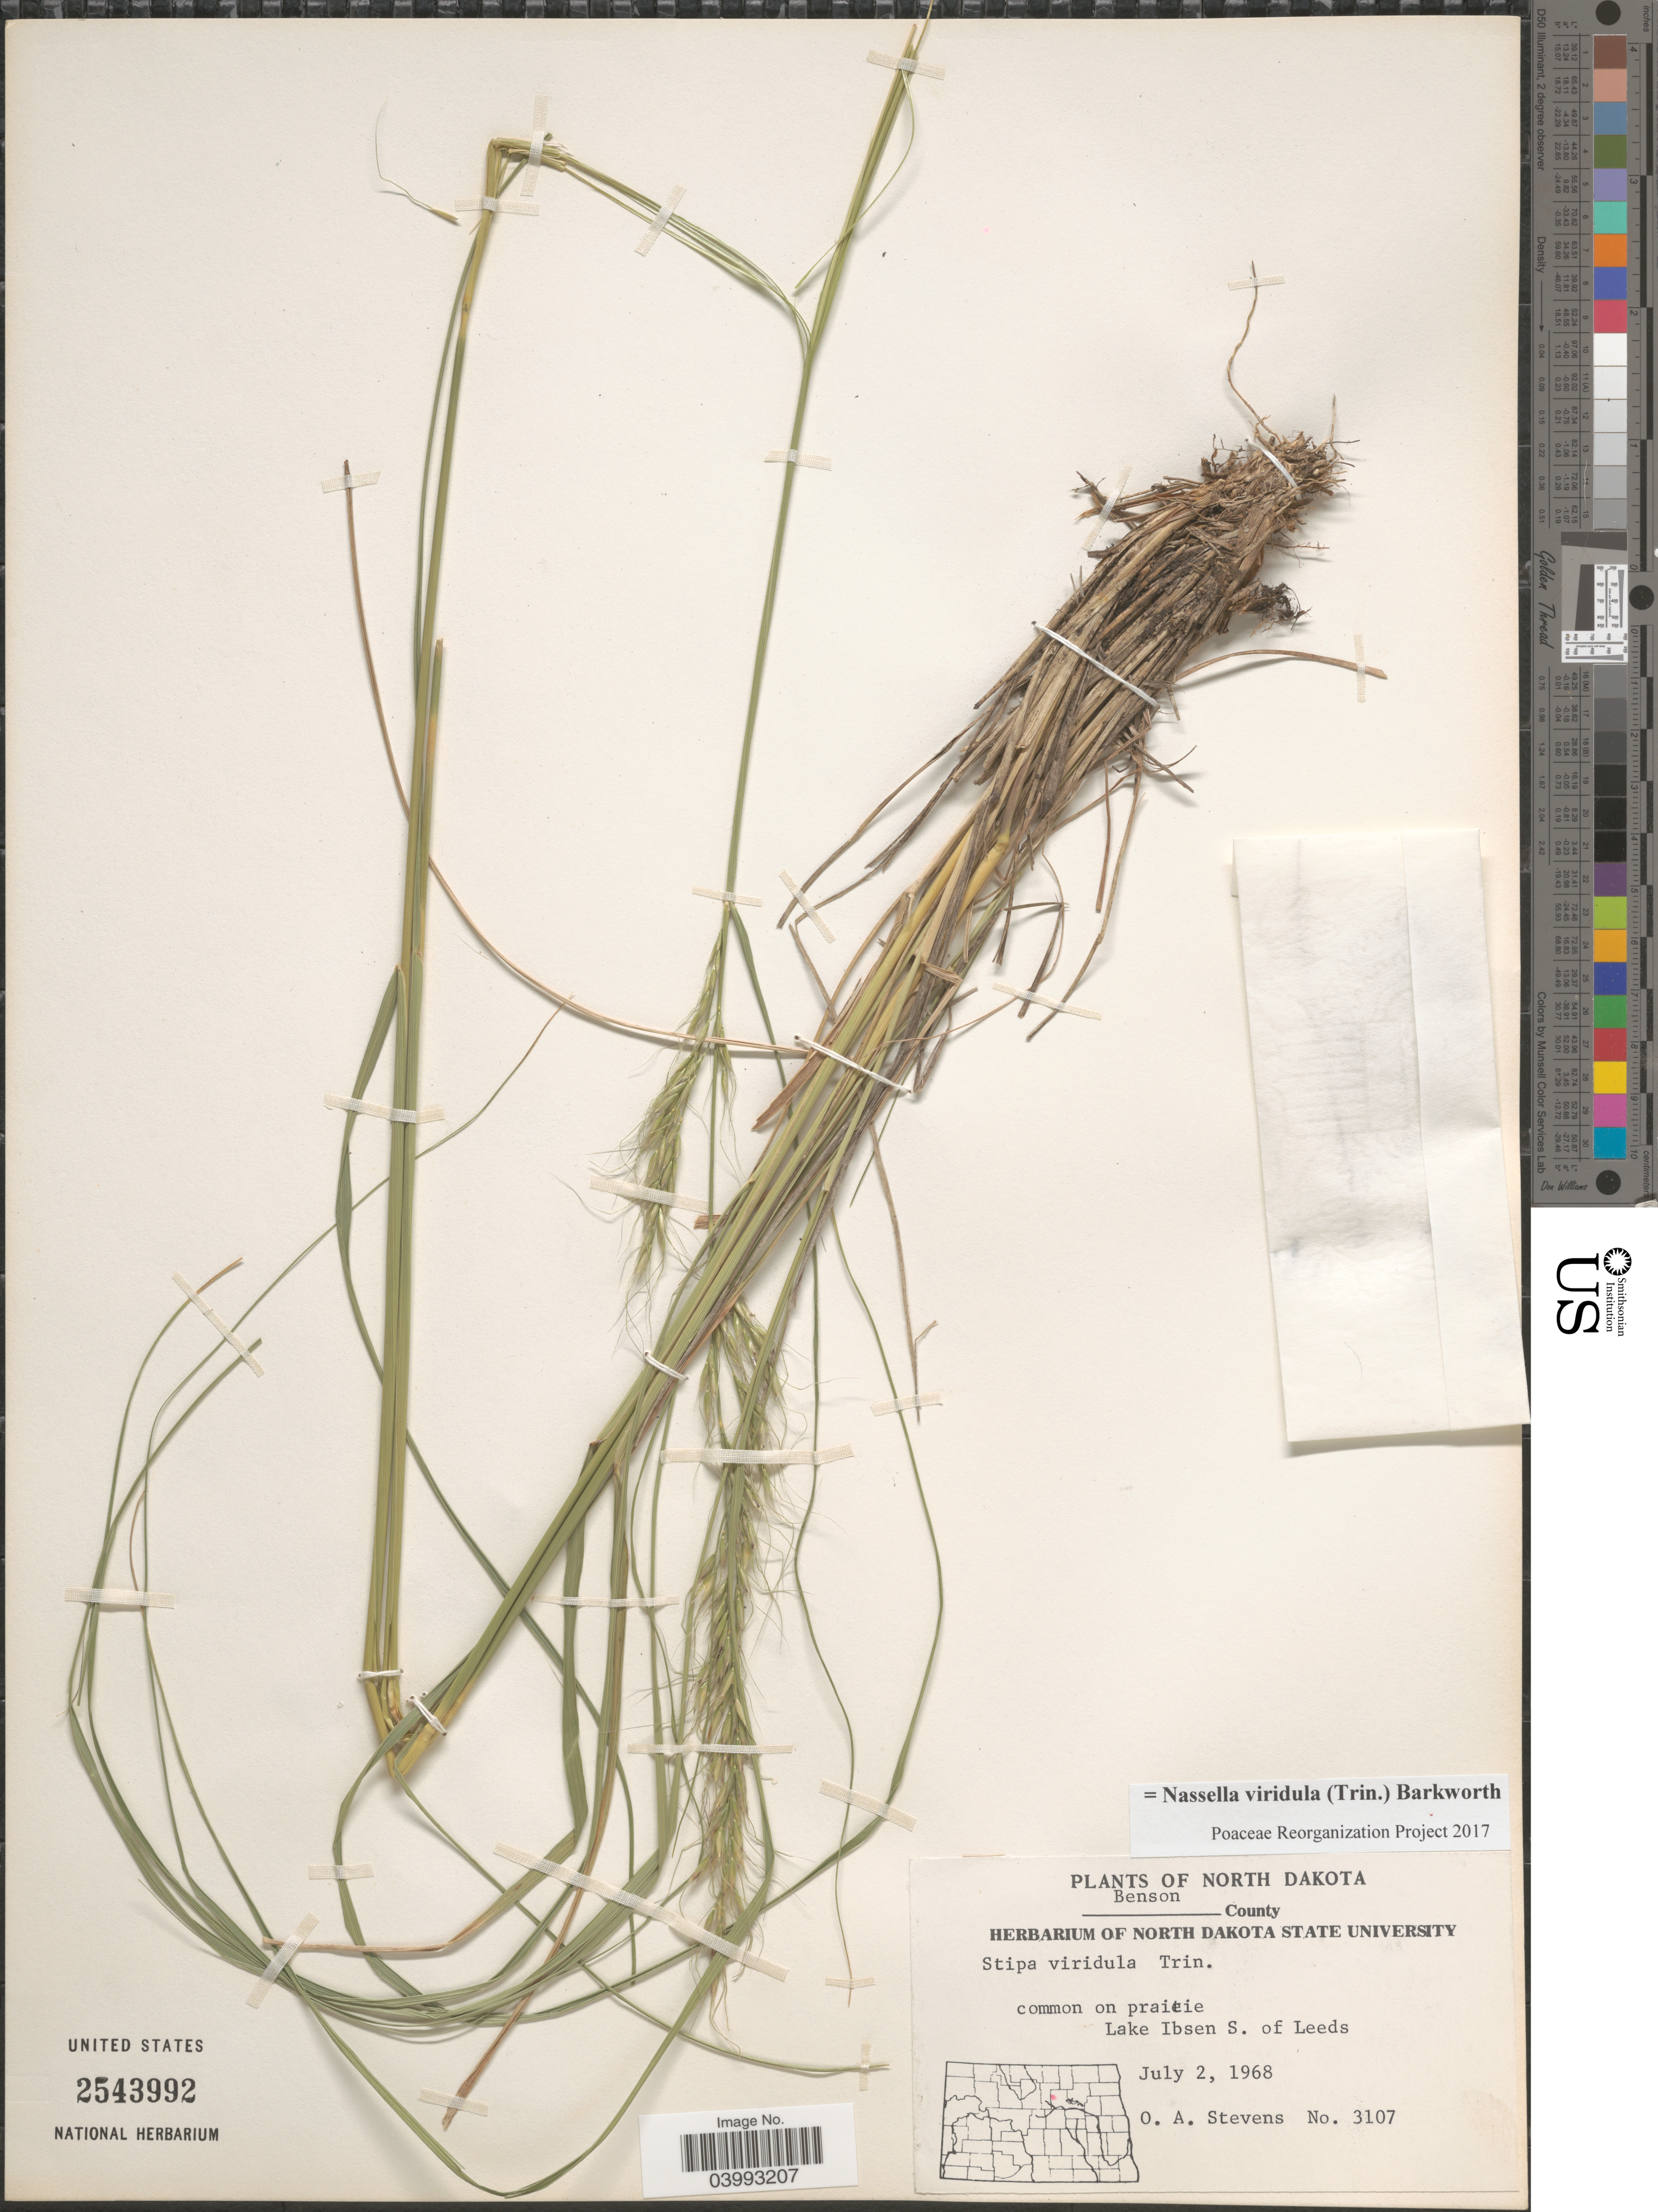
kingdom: Plantae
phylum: Tracheophyta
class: Liliopsida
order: Poales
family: Poaceae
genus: Nassella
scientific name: Nassella viridula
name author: (Trin.) Barkworth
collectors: O. A. Stevens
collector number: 3107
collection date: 1968-07-02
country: United States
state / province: North Dakota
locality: Benson County. Lake Ibsen S. of Leeds.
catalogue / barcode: US 2543992